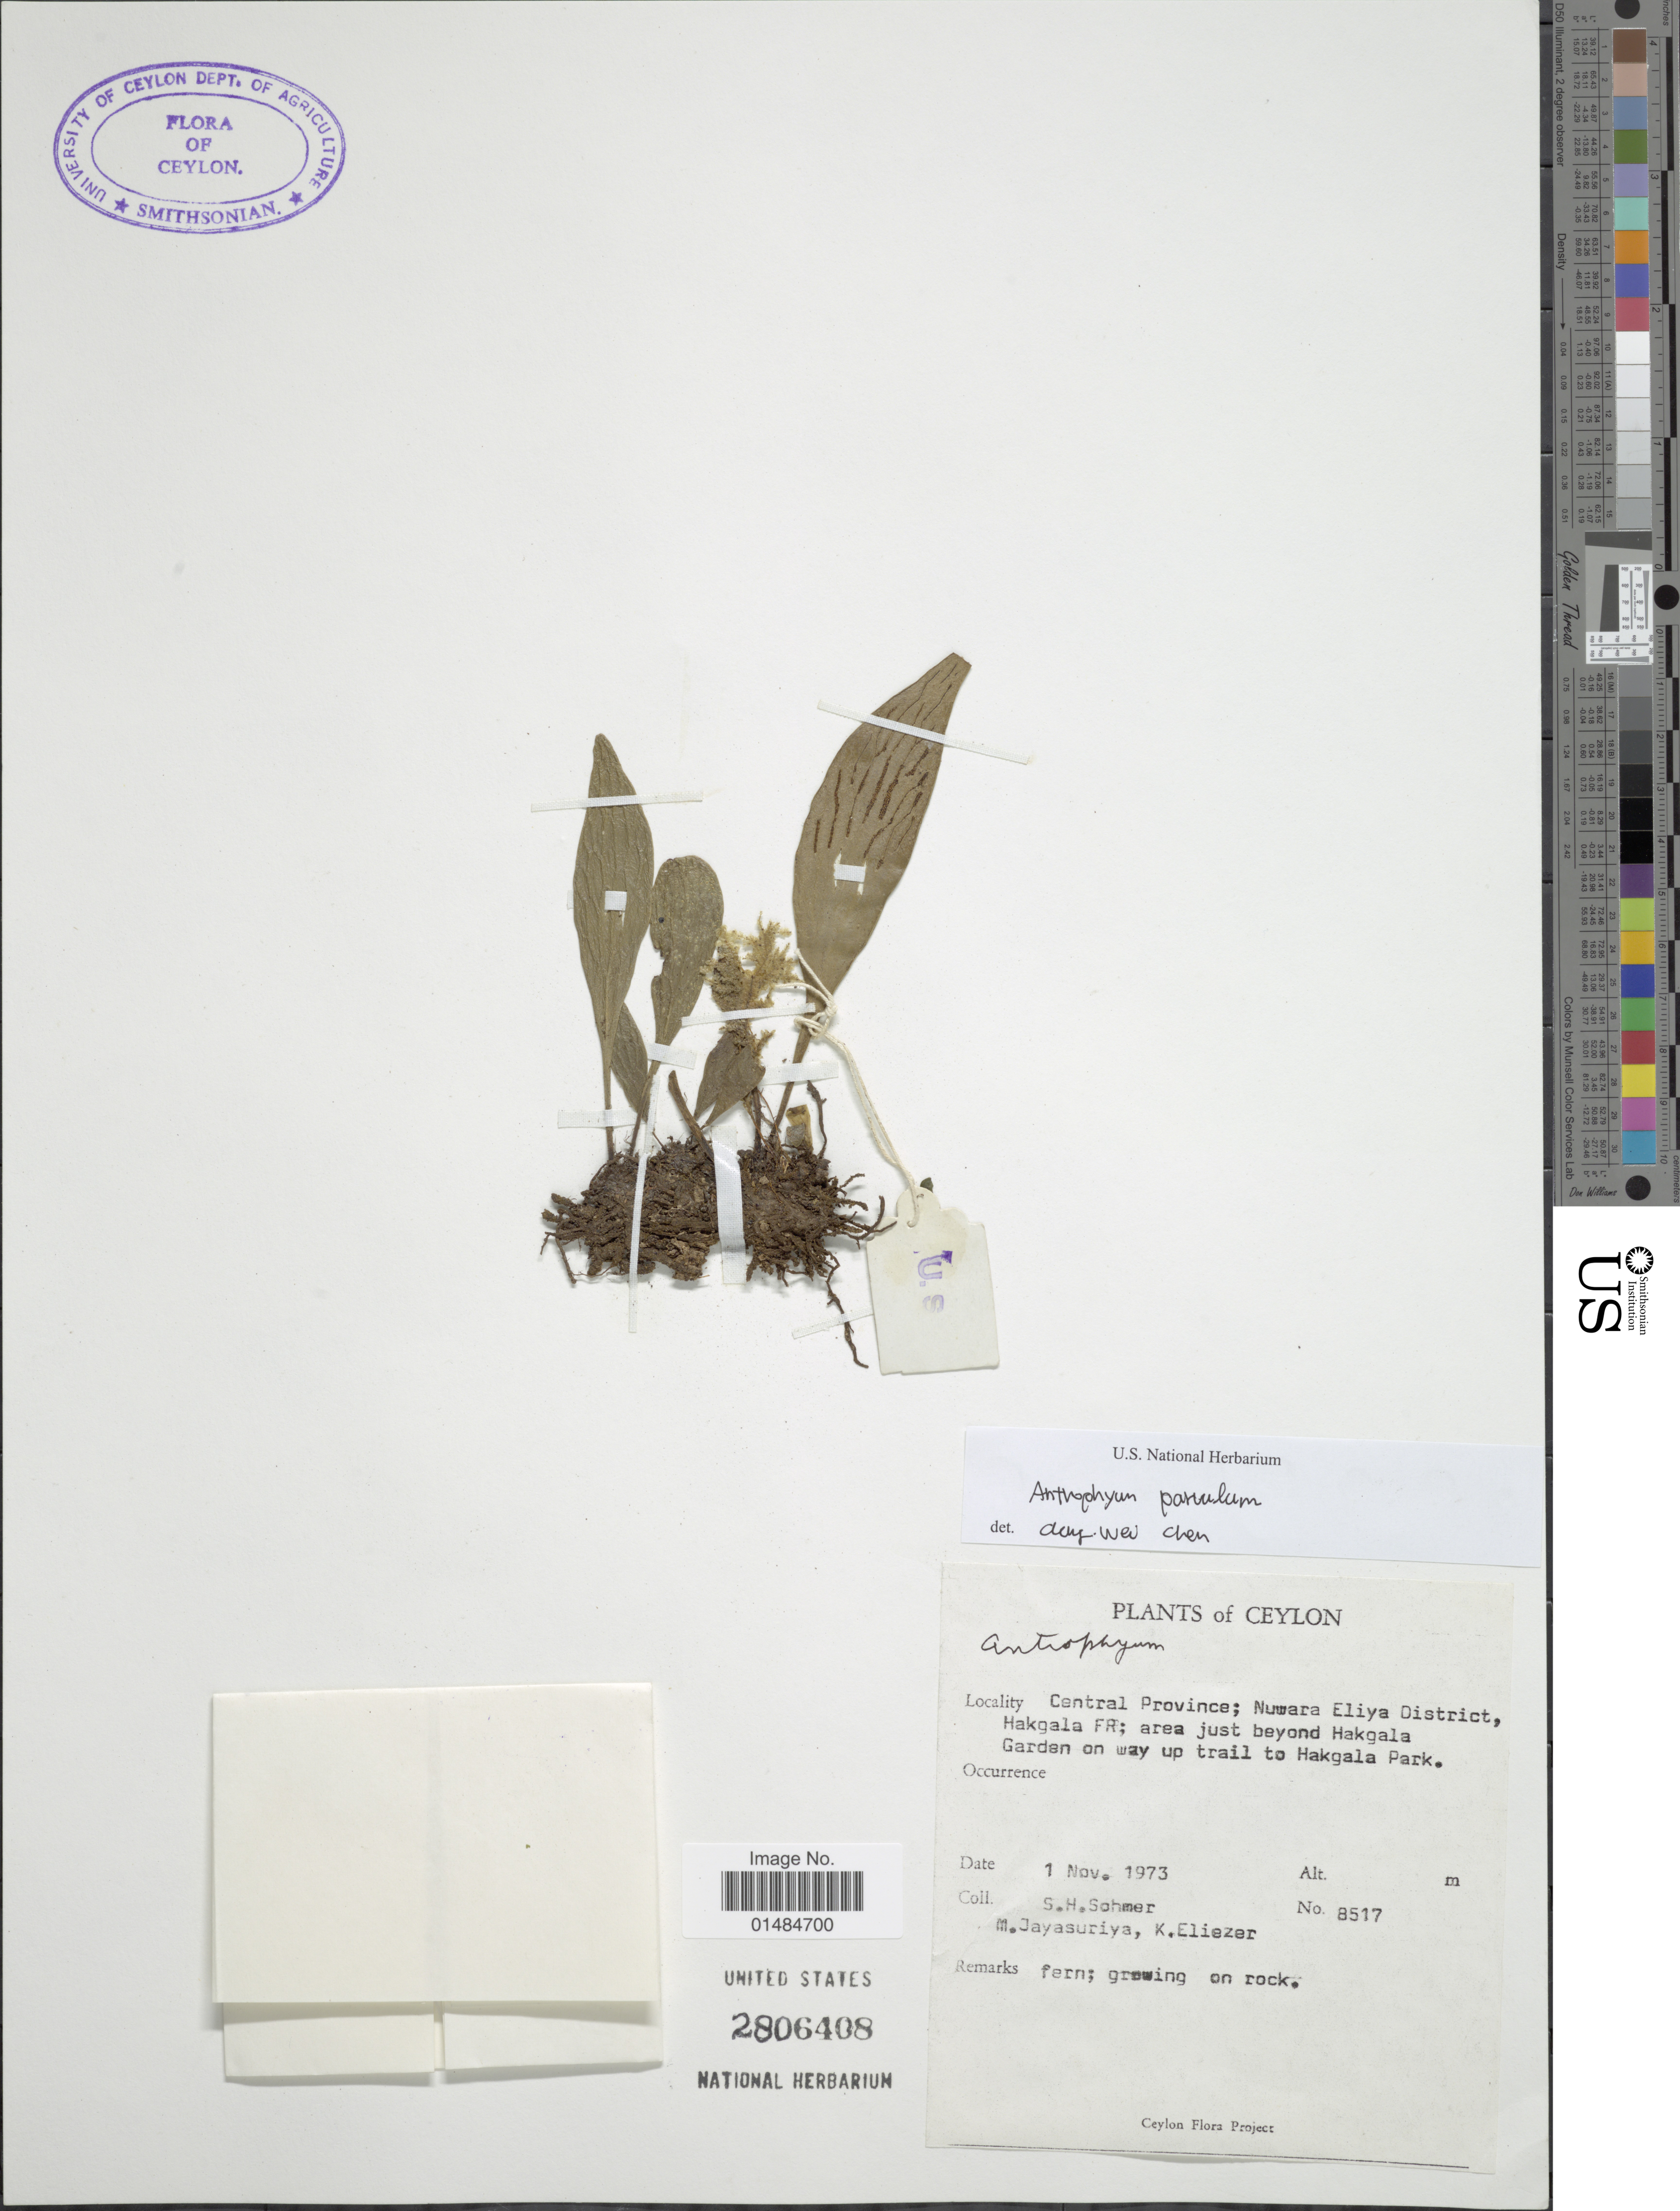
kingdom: Plantae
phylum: Tracheophyta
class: Polypodiopsida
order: Polypodiales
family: Pteridaceae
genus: Antrophyum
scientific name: Antrophyum parvulum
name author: Blume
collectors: S. H. Sohmer, M. Jayasuriya & K. Eliezer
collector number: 8517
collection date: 1973-11-01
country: Sri Lanka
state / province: Central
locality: Ceylon. Cantral Province; Nuwara Eliya District, Hakgala FR; area just beyond Hakgala Garden on way up trail to Hakgala Park.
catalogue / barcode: US 2806408